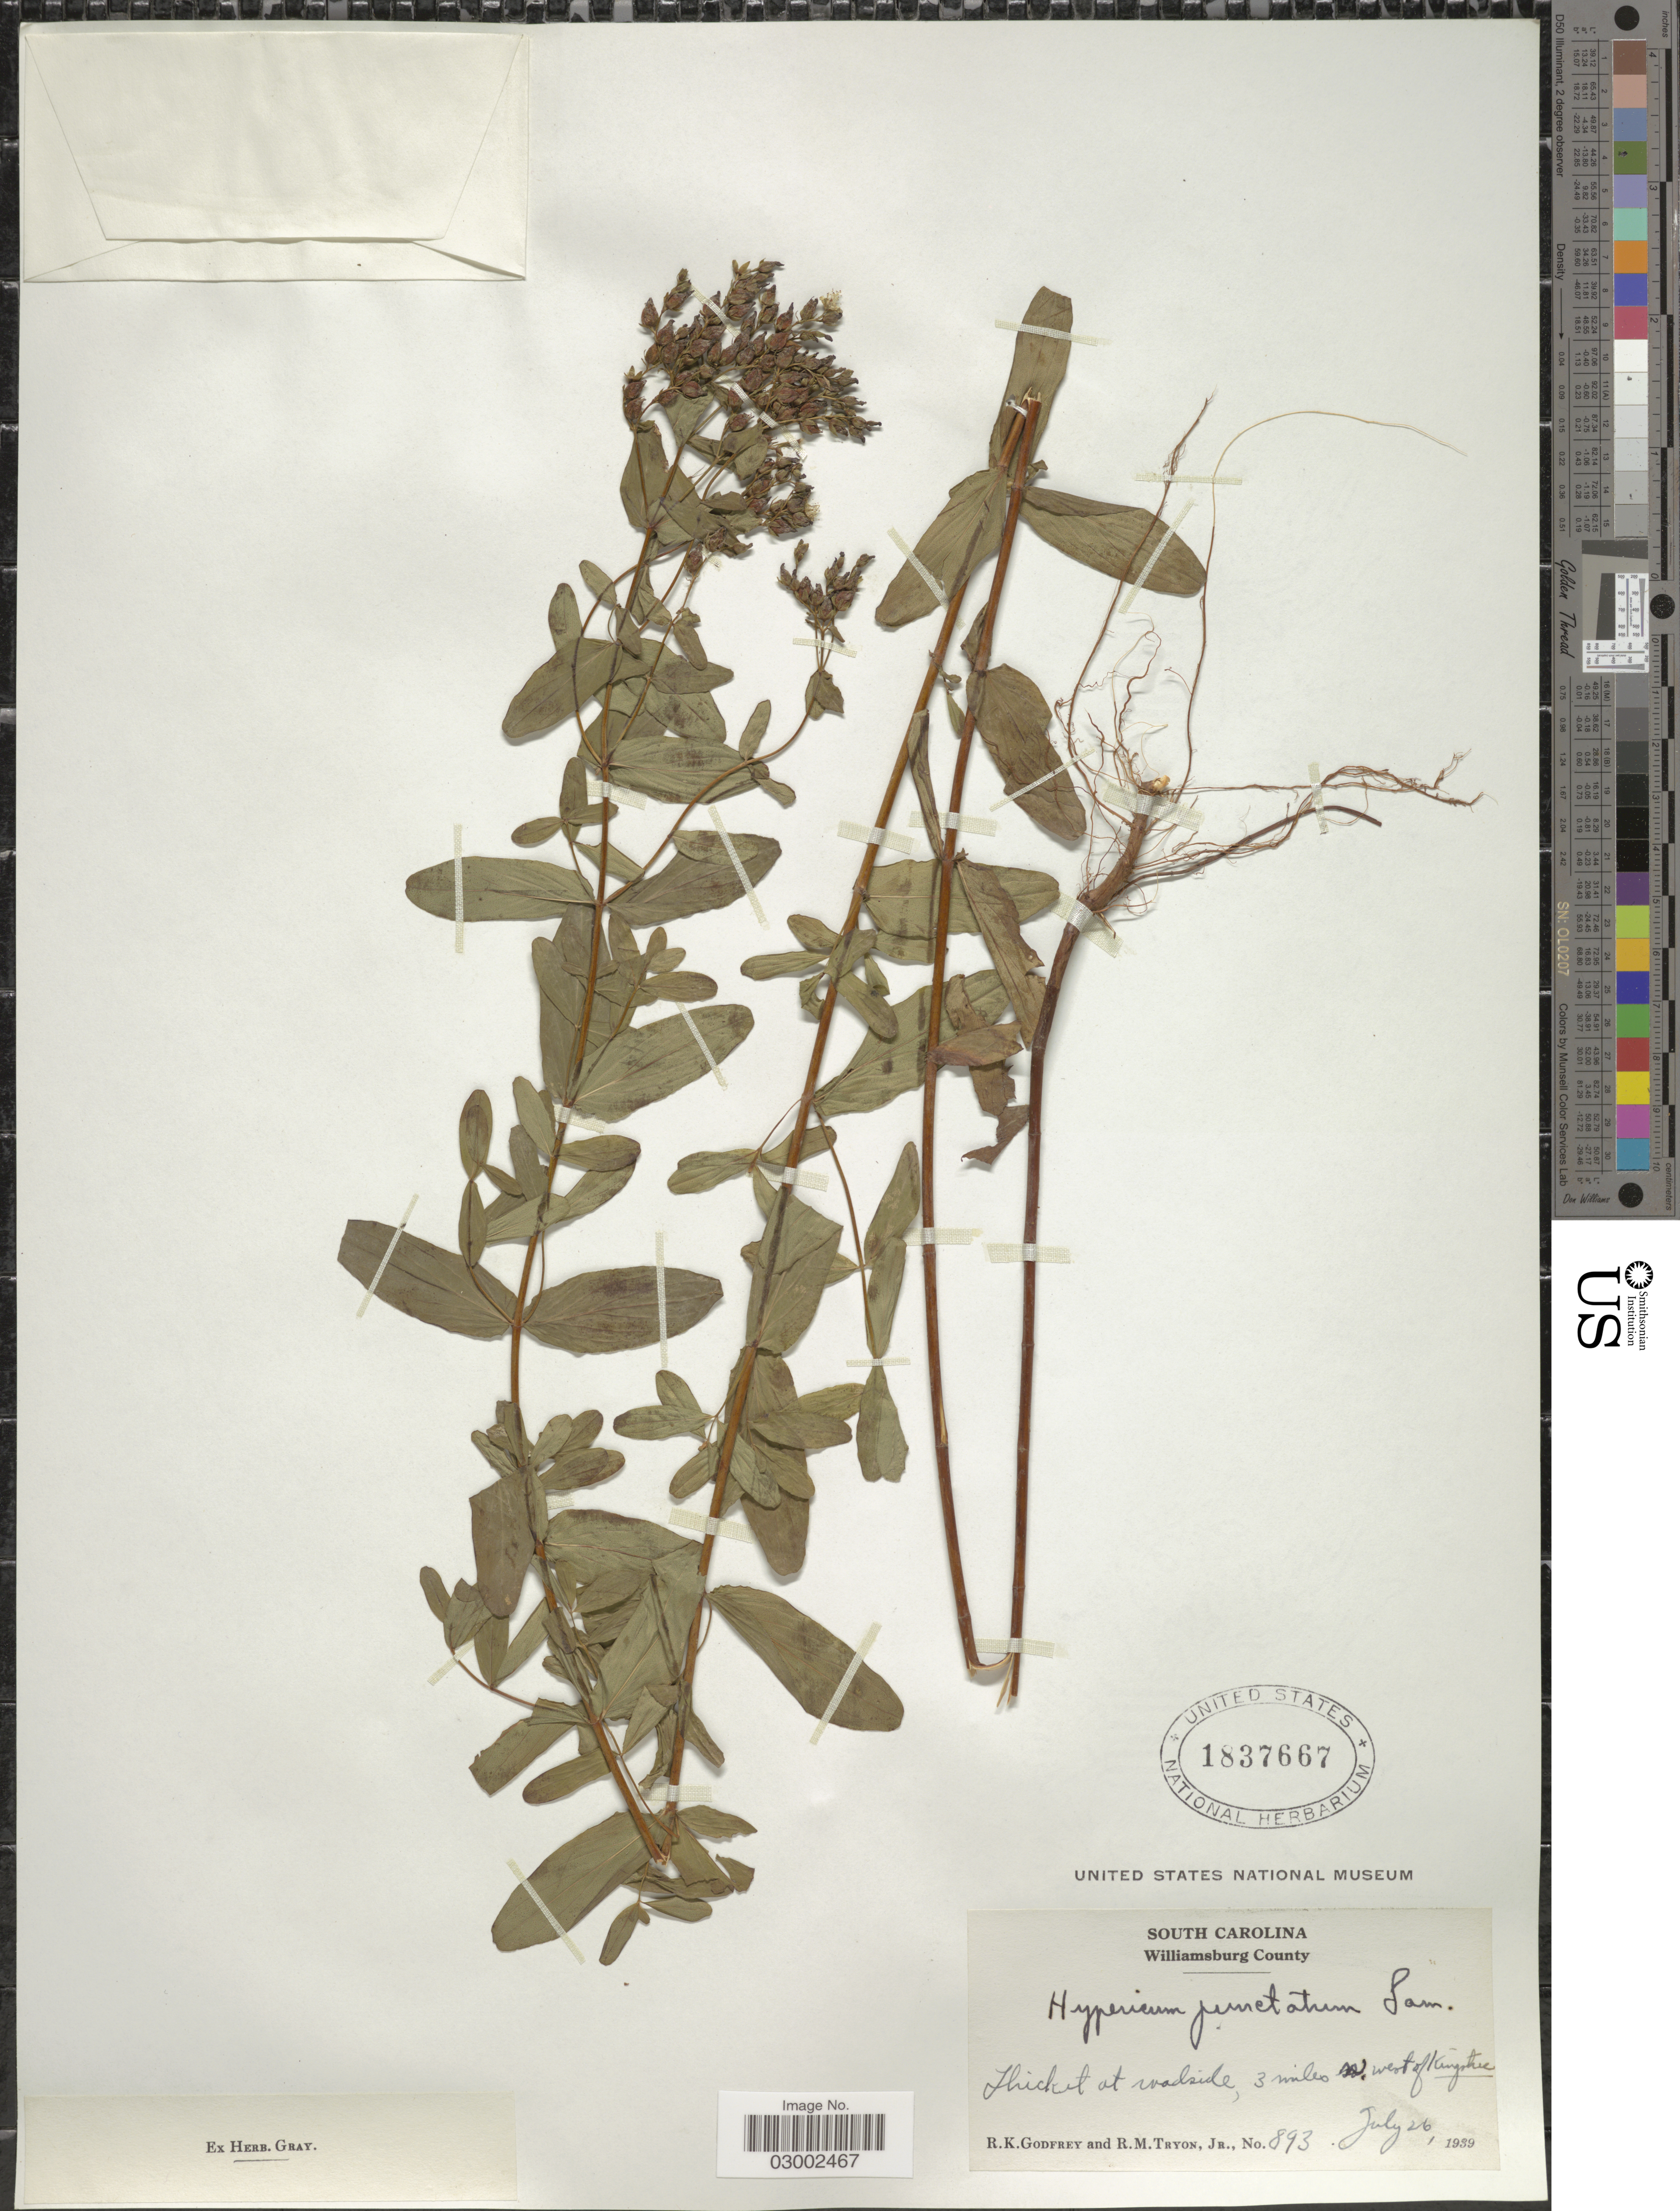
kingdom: Plantae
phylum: Tracheophyta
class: Magnoliopsida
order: Malpighiales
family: Hypericaceae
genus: Hypericum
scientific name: Hypericum punctatum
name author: Lam.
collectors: R. K. Godfrey & R. Tryon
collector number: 893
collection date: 1939-07-26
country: United States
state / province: South Carolina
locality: Williamsburg County. 3 miles of W west of Kingstree.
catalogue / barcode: US 1837667